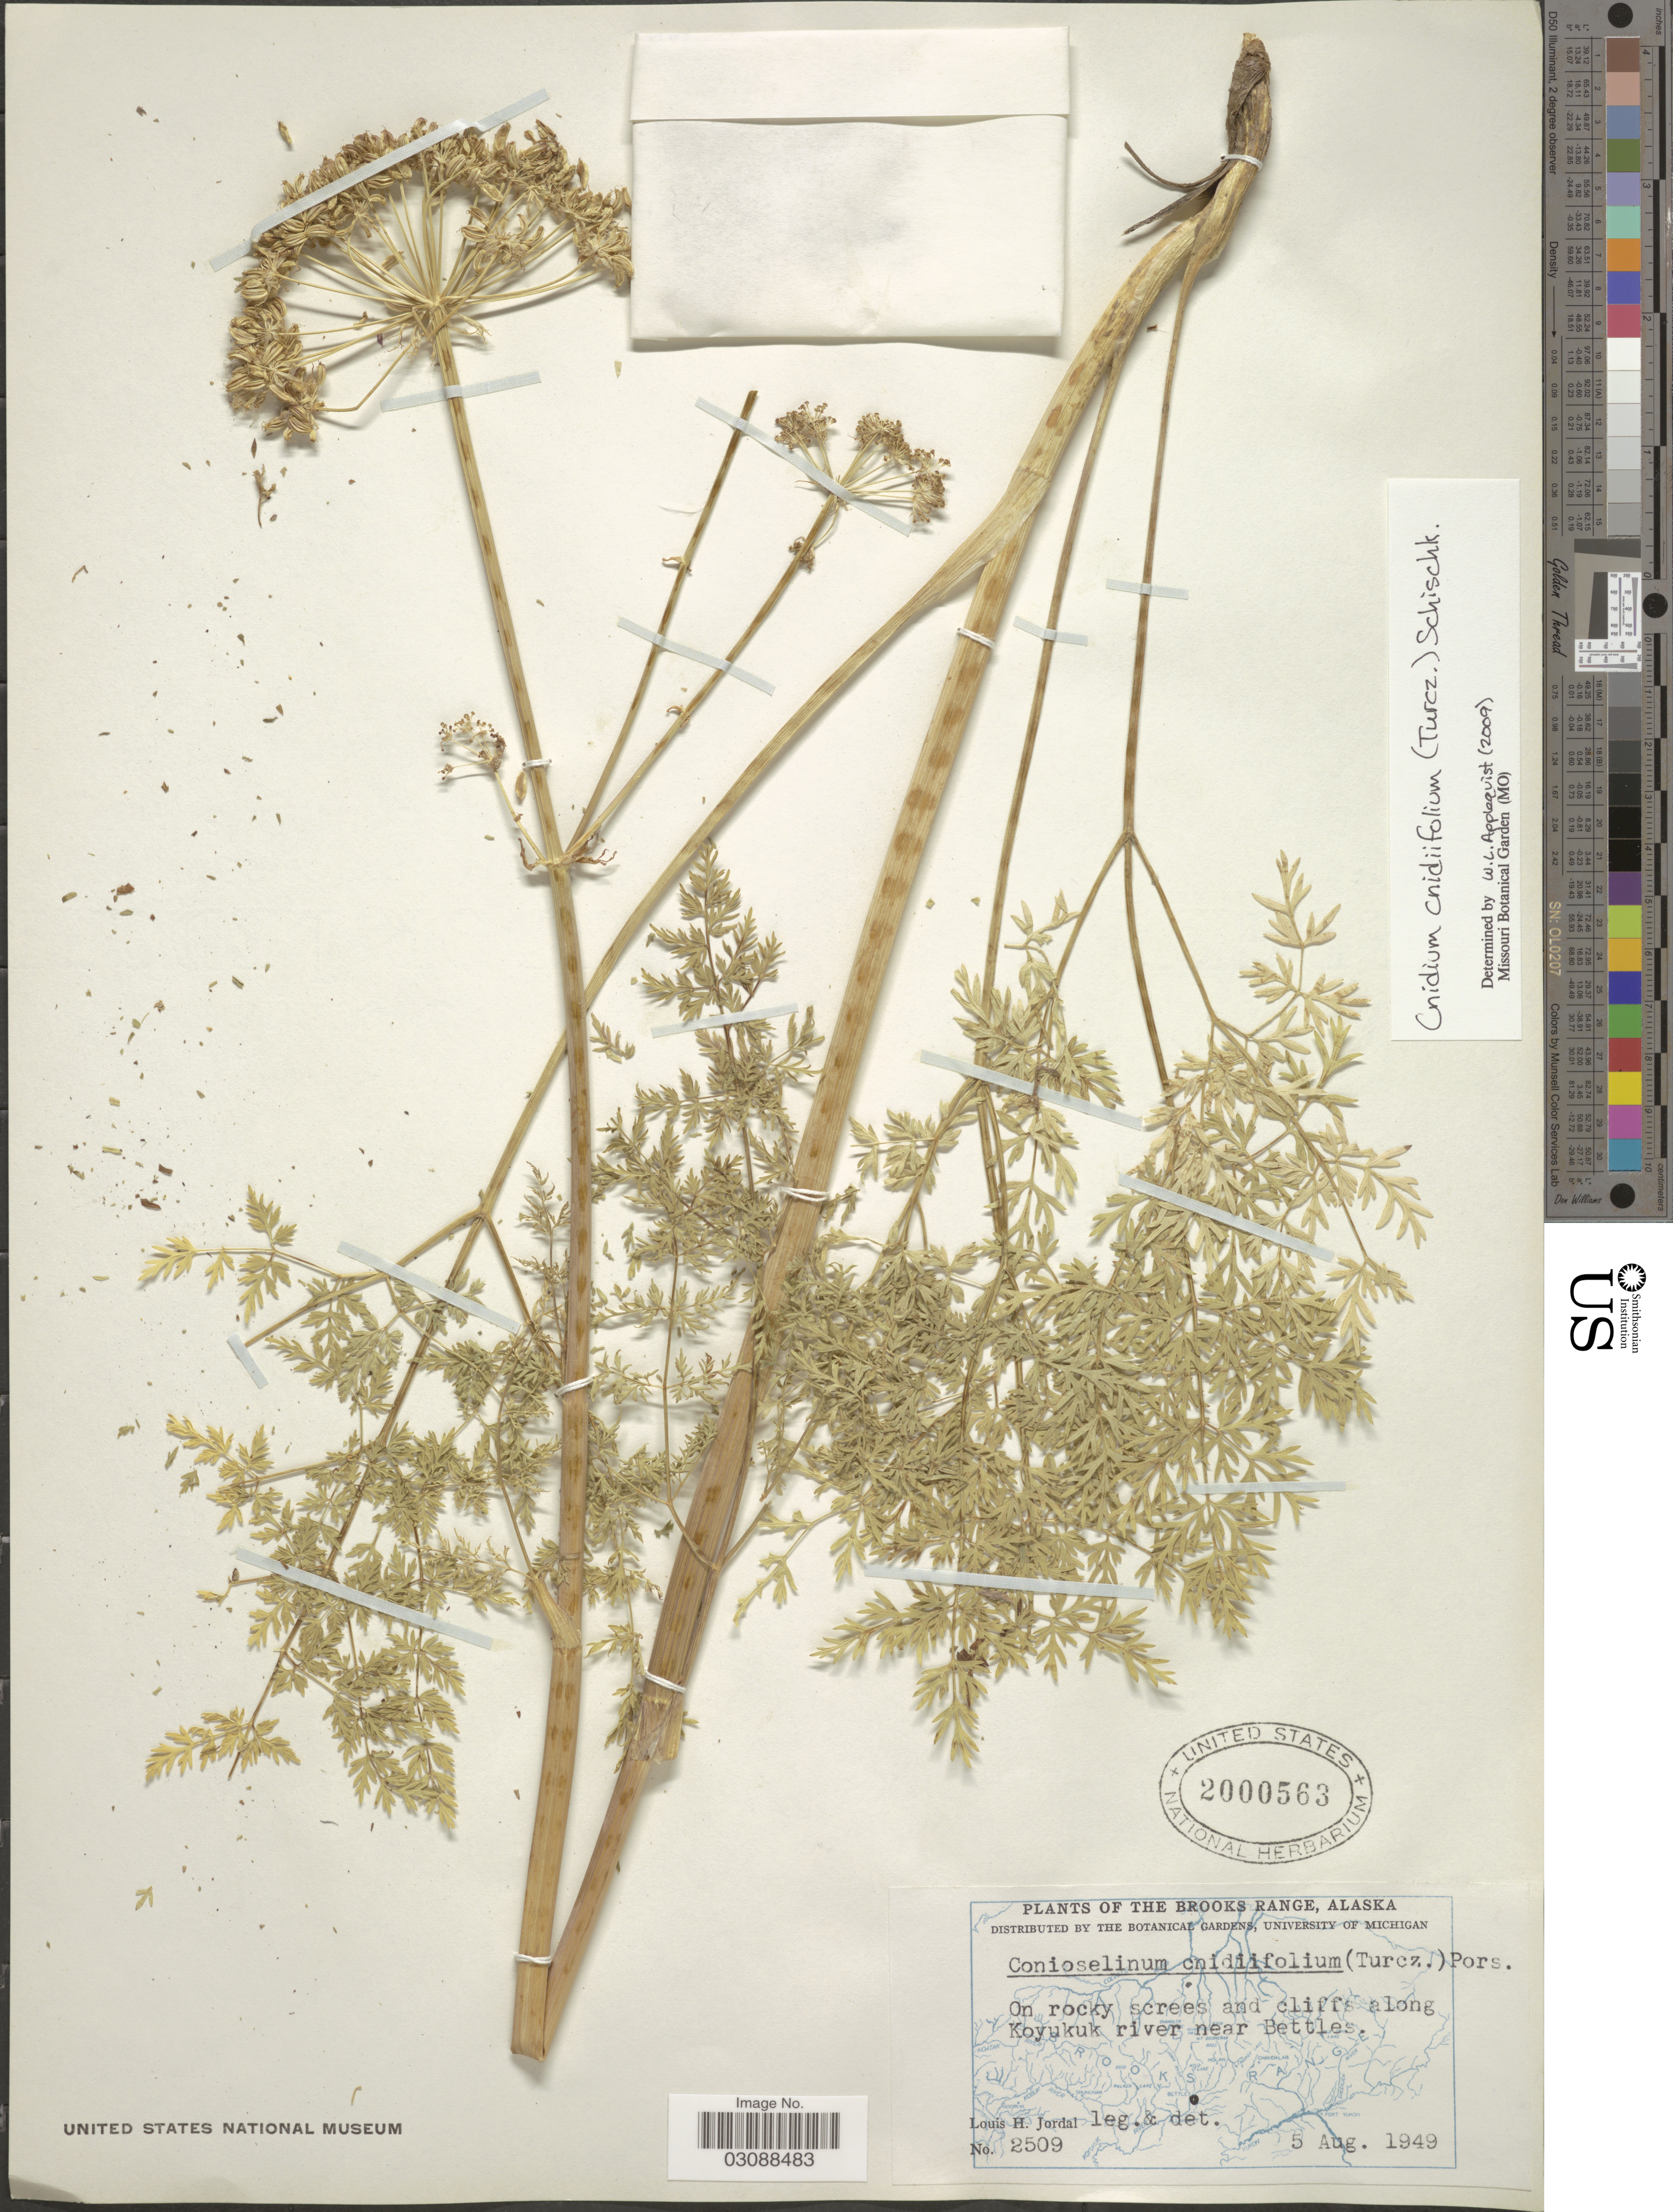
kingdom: Plantae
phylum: Tracheophyta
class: Magnoliopsida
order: Apiales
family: Apiaceae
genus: Cnidium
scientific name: Cnidium cnidiifolium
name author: (Turcz.) Schischk.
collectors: L. Jordal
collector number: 2509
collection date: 1949-08-05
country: United States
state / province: Alaska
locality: The Brooks Range. On rocky screes and cliffs along Koyukuk river near Bettles.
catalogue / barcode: US 2000563